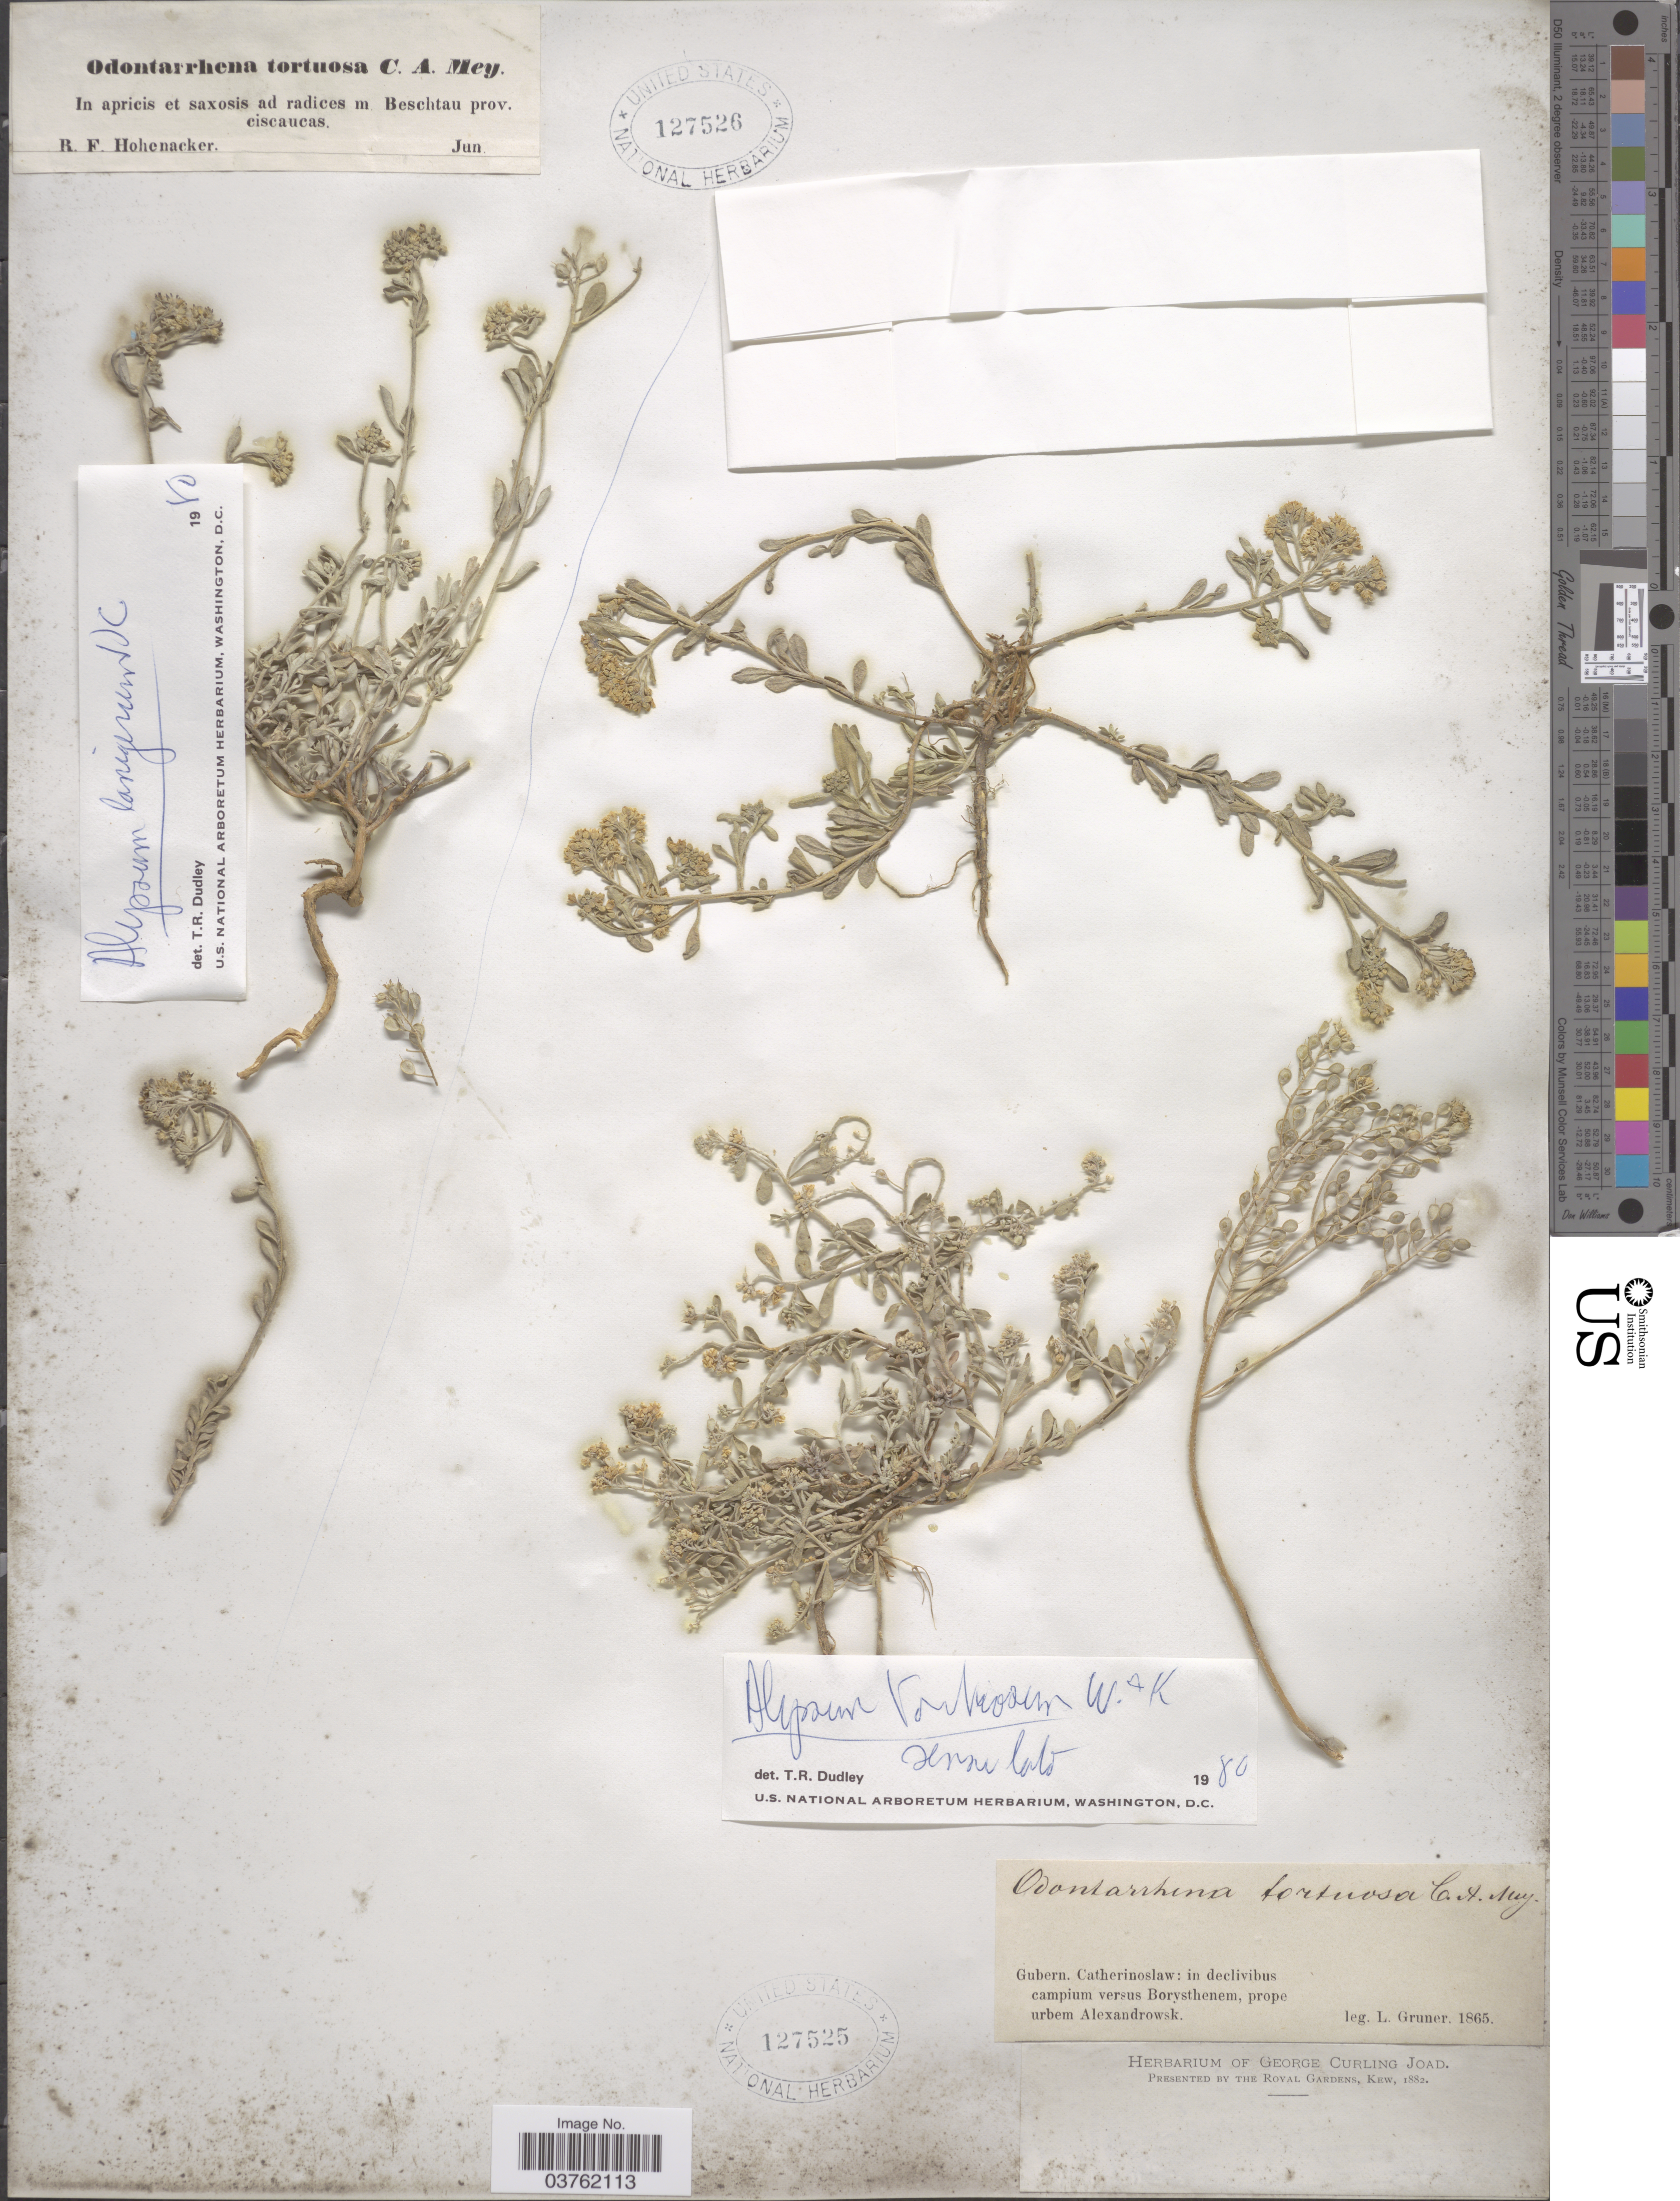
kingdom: Plantae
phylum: Tracheophyta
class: Magnoliopsida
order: Brassicales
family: Brassicaceae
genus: Alyssum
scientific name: Alyssum tortuosum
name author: Waldst. & Kit.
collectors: R. F. Hohenacker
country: Russian Federation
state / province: Stavropol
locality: In apricis et saxosis ad radices m. Beschtau prov. ciscaucas.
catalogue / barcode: US 127526